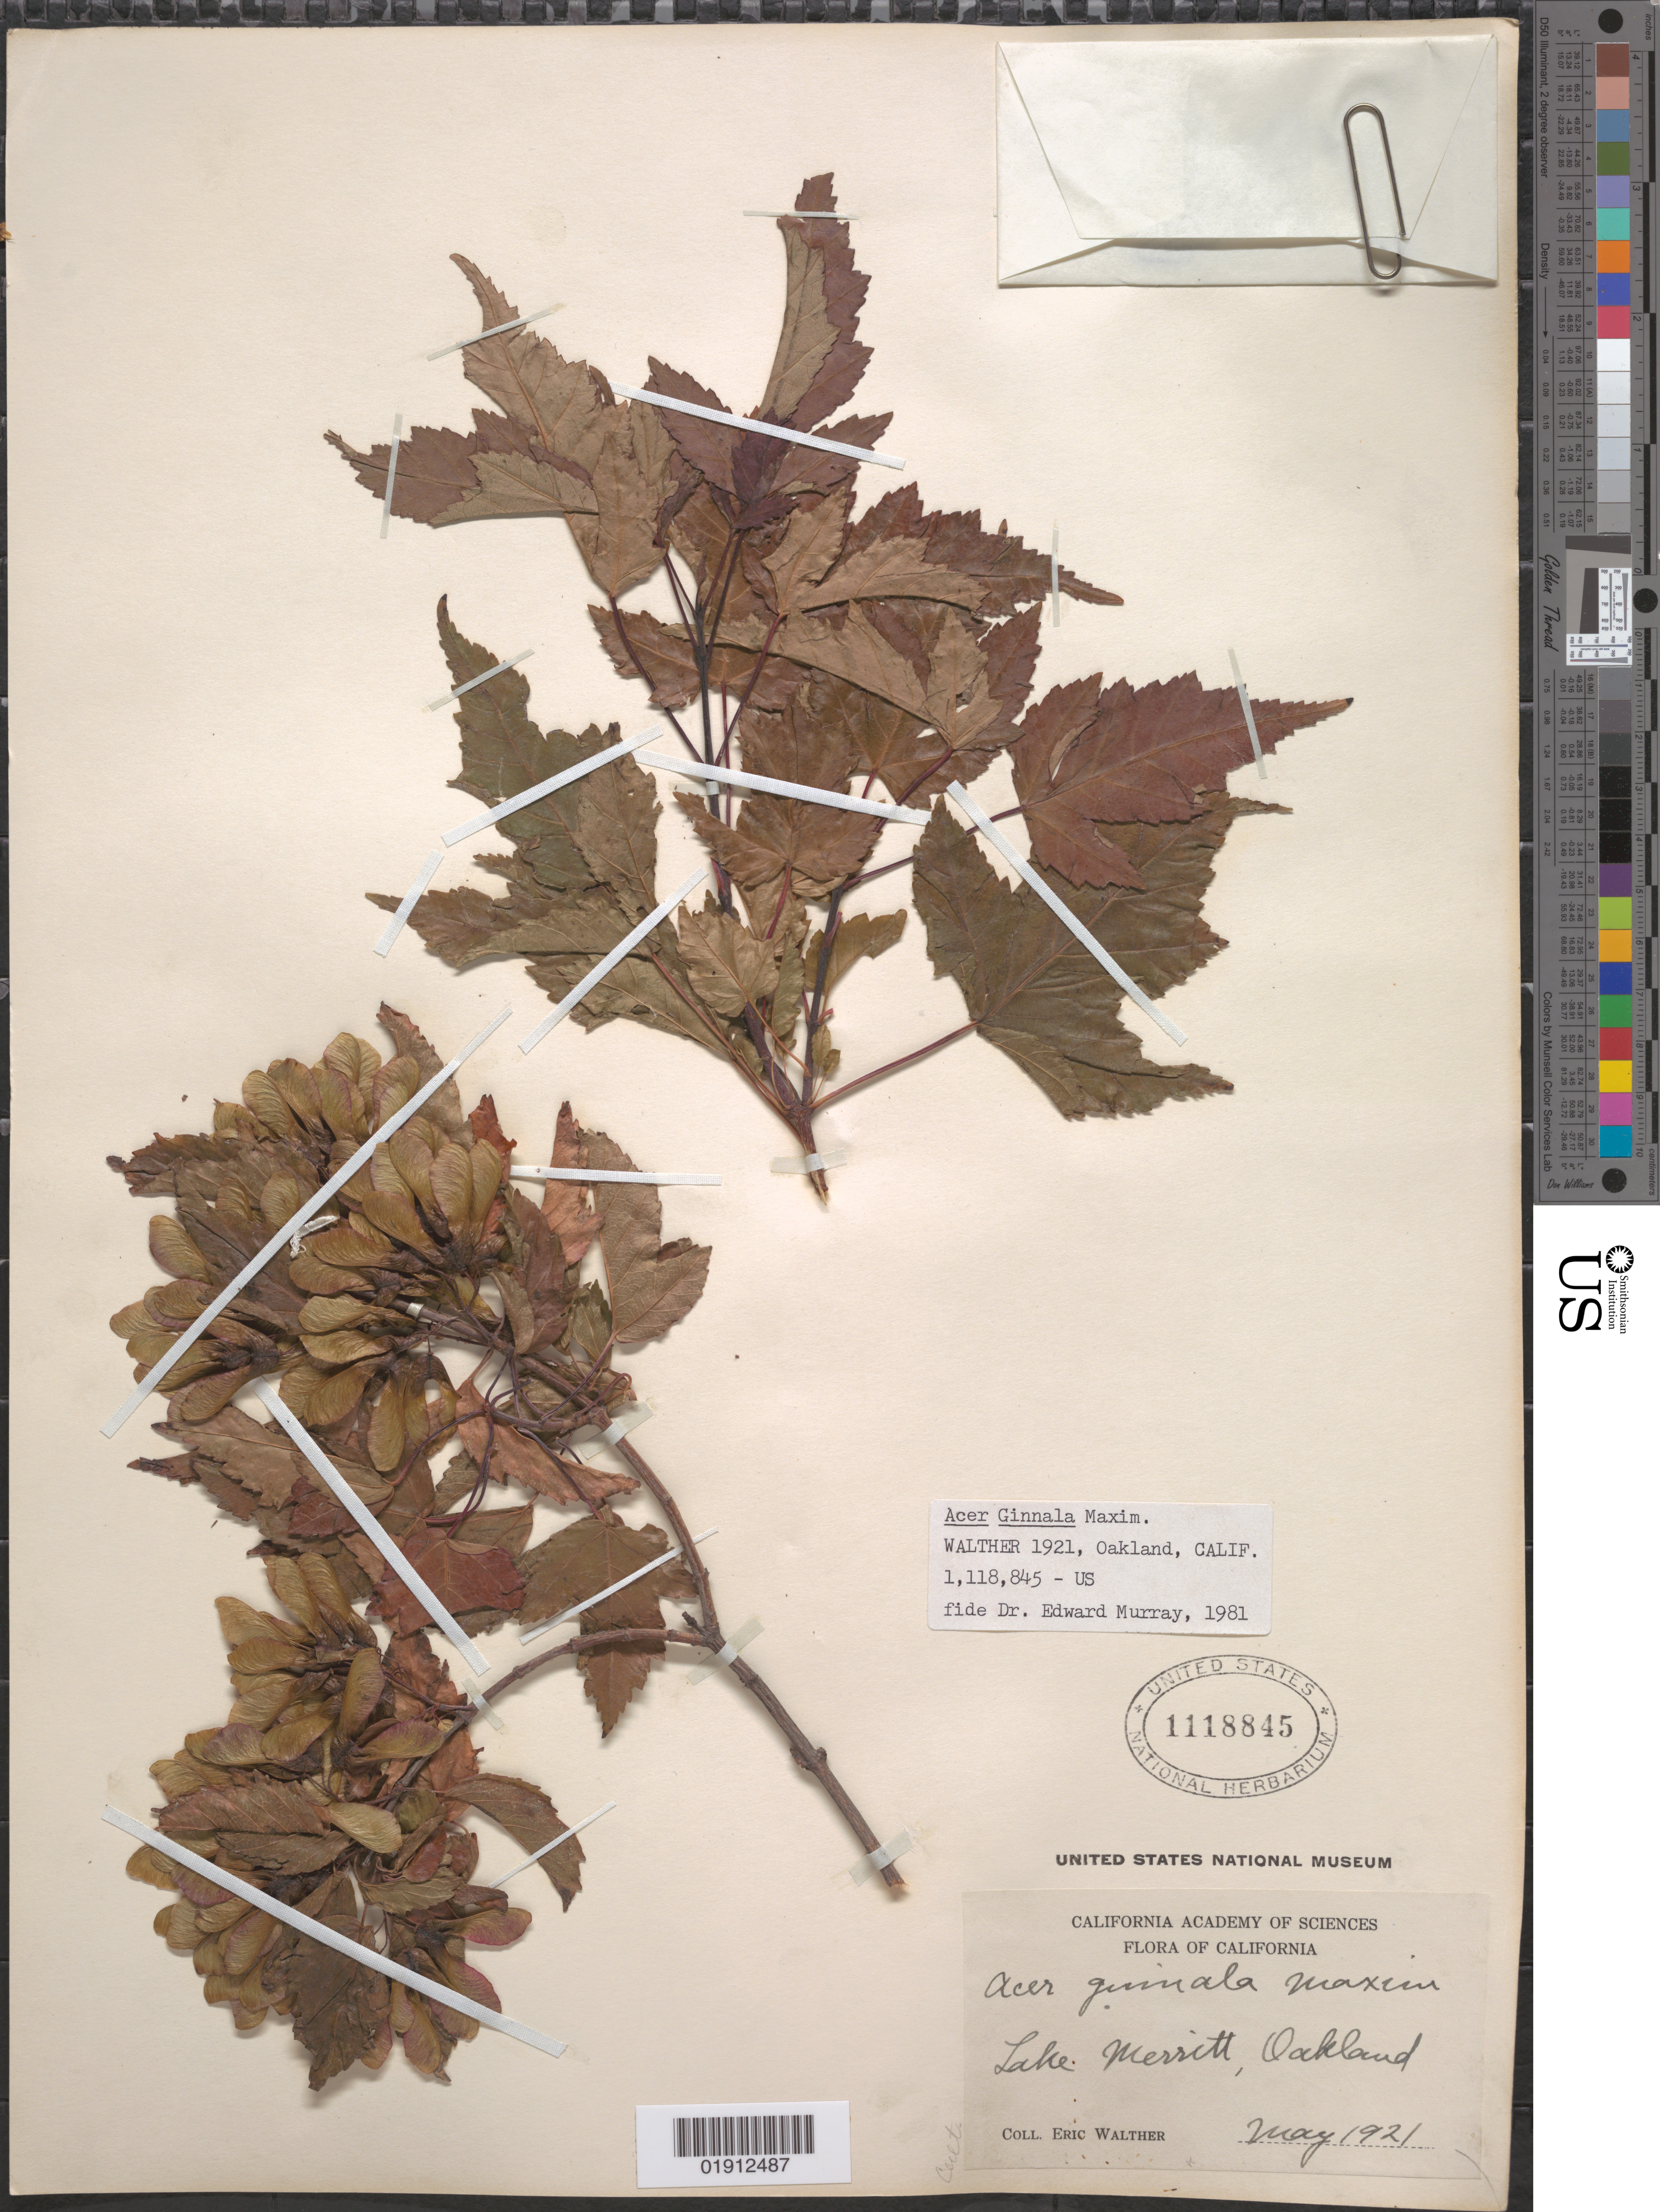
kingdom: Plantae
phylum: Tracheophyta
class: Magnoliopsida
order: Sapindales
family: Sapindaceae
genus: Acer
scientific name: Acer ginnala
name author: Maxim.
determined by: Murray, Edward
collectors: E. Walther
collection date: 1921-05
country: United States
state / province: California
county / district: Alameda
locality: Oakland, Lake Merritt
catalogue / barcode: US 1118845